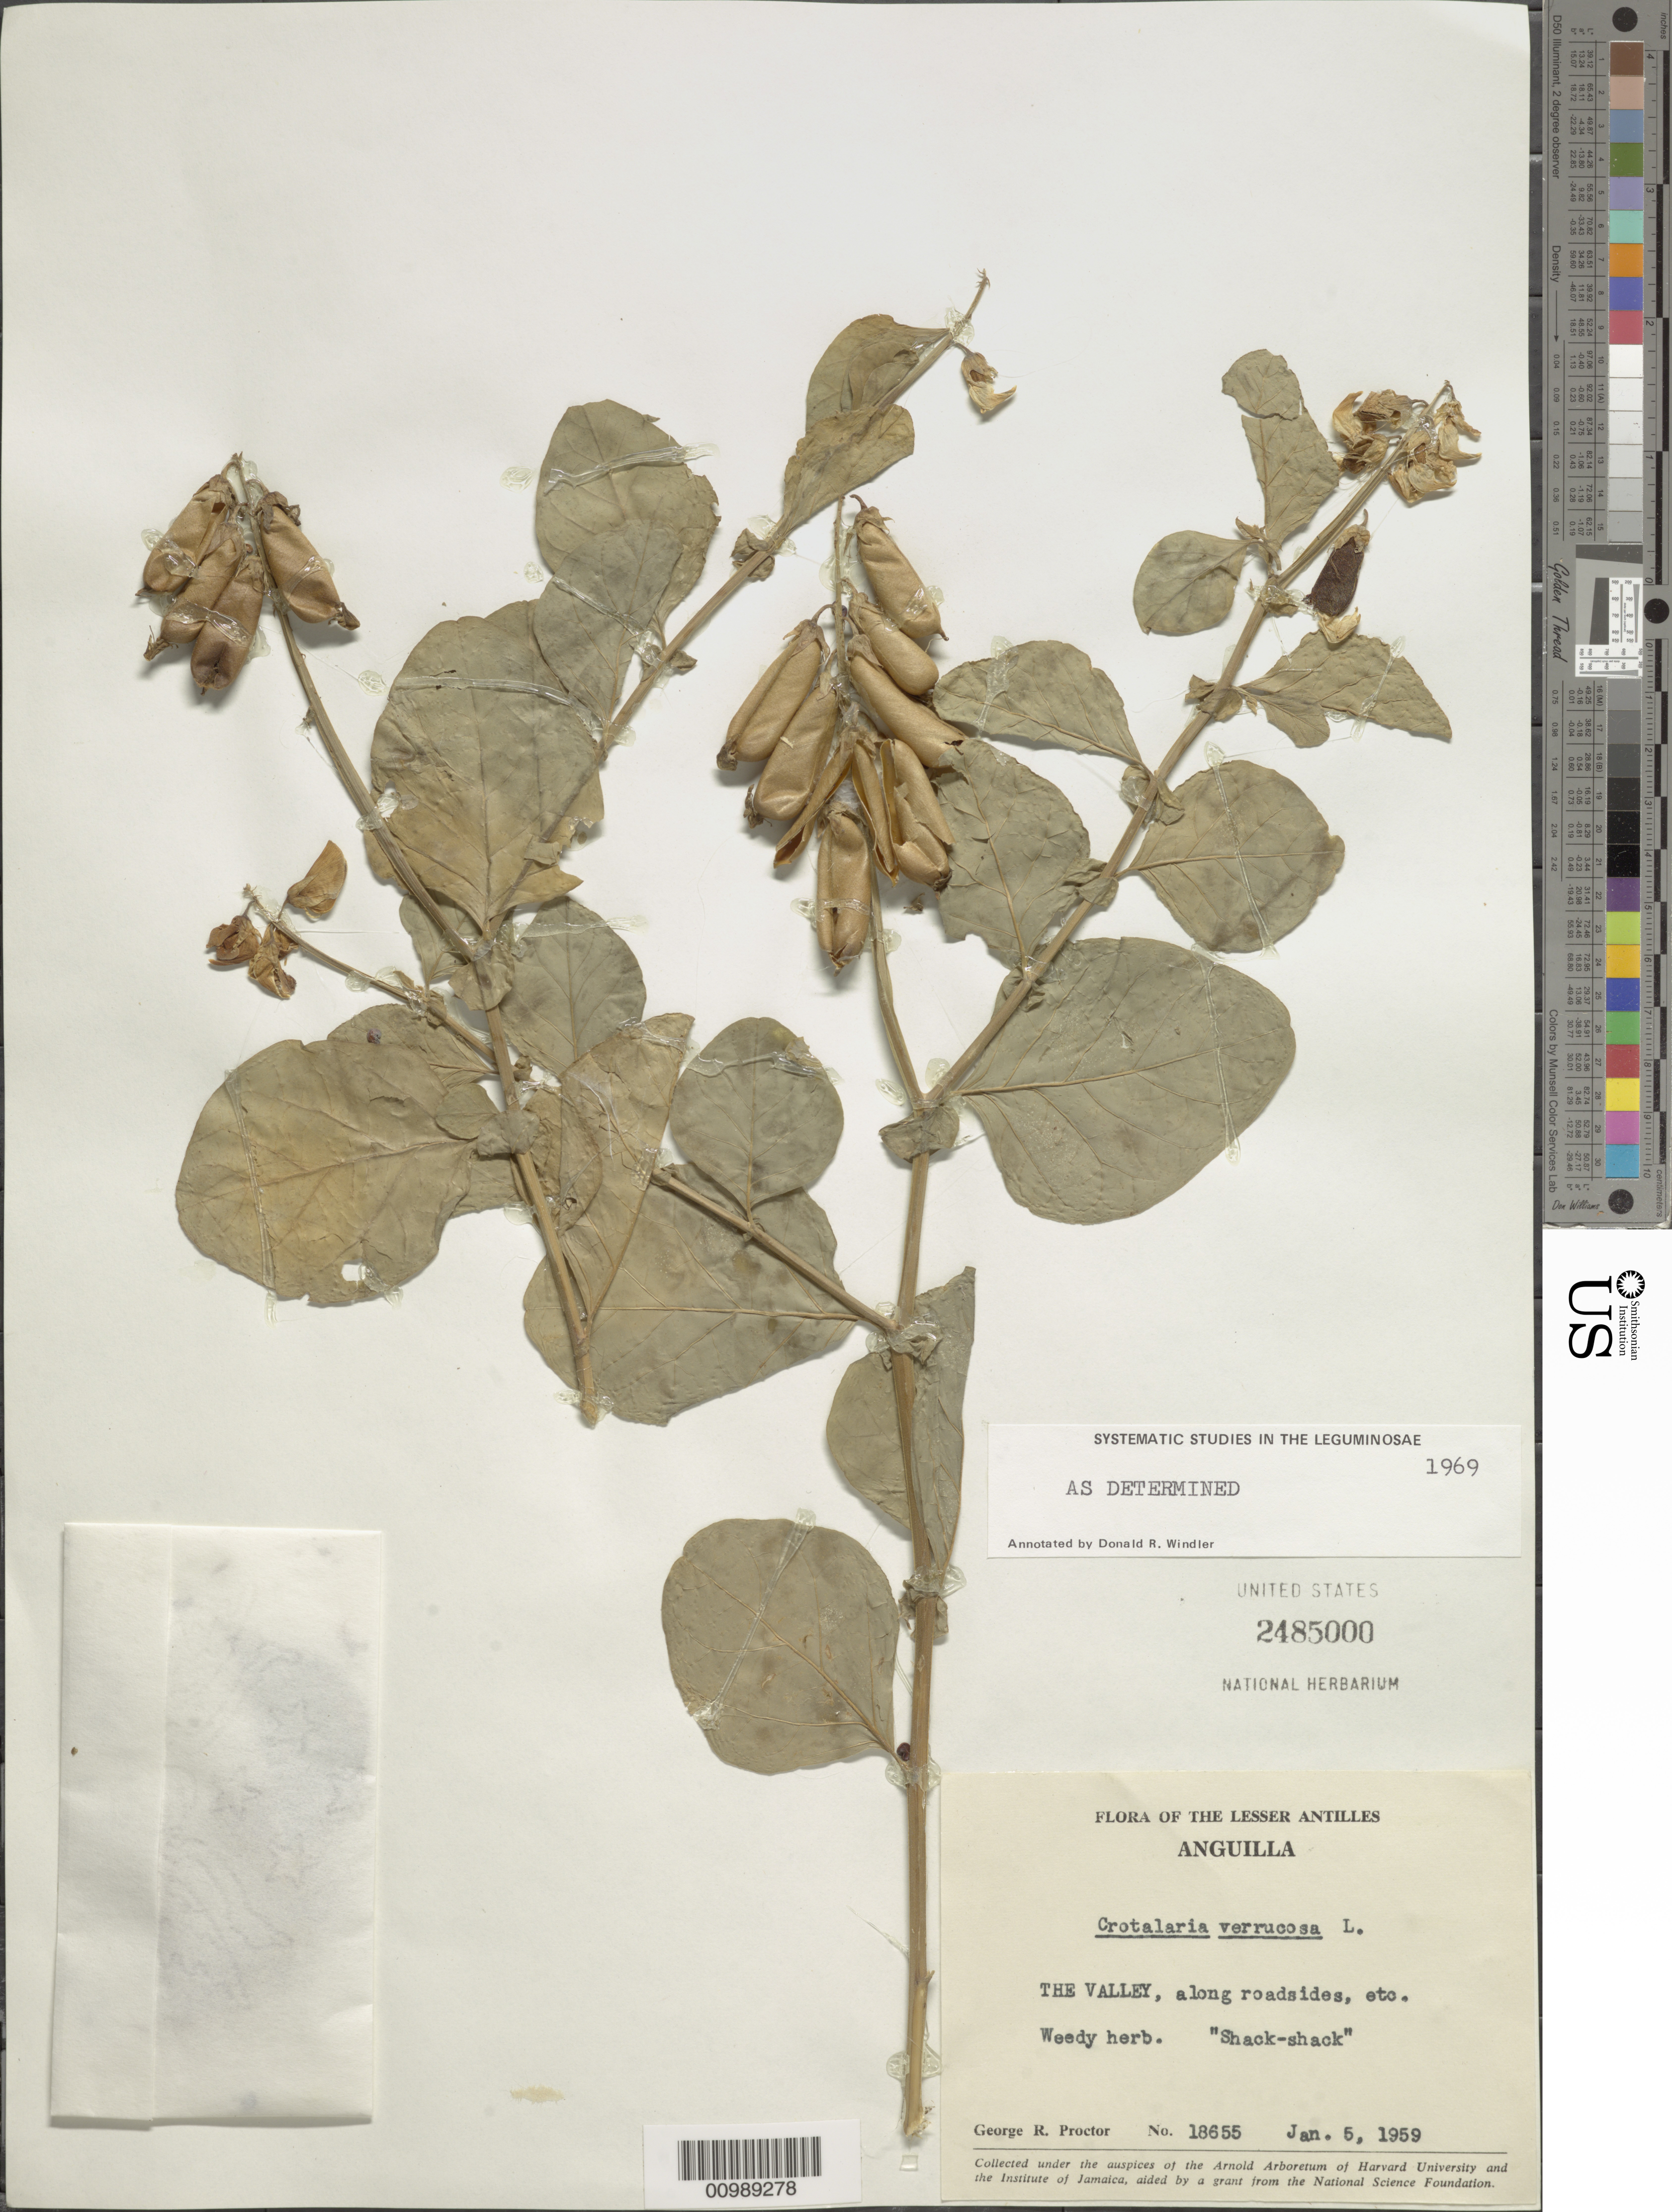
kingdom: Plantae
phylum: Tracheophyta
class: Magnoliopsida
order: Fabales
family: Fabaceae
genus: Crotalaria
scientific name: Crotalaria verrucosa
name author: L.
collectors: G. R. Proctor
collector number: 18655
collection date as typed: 05 Jan 1959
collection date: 1959-01-05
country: Anguilla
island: Anguilla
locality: The Valley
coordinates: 0 N, 0 E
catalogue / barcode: US 2485000